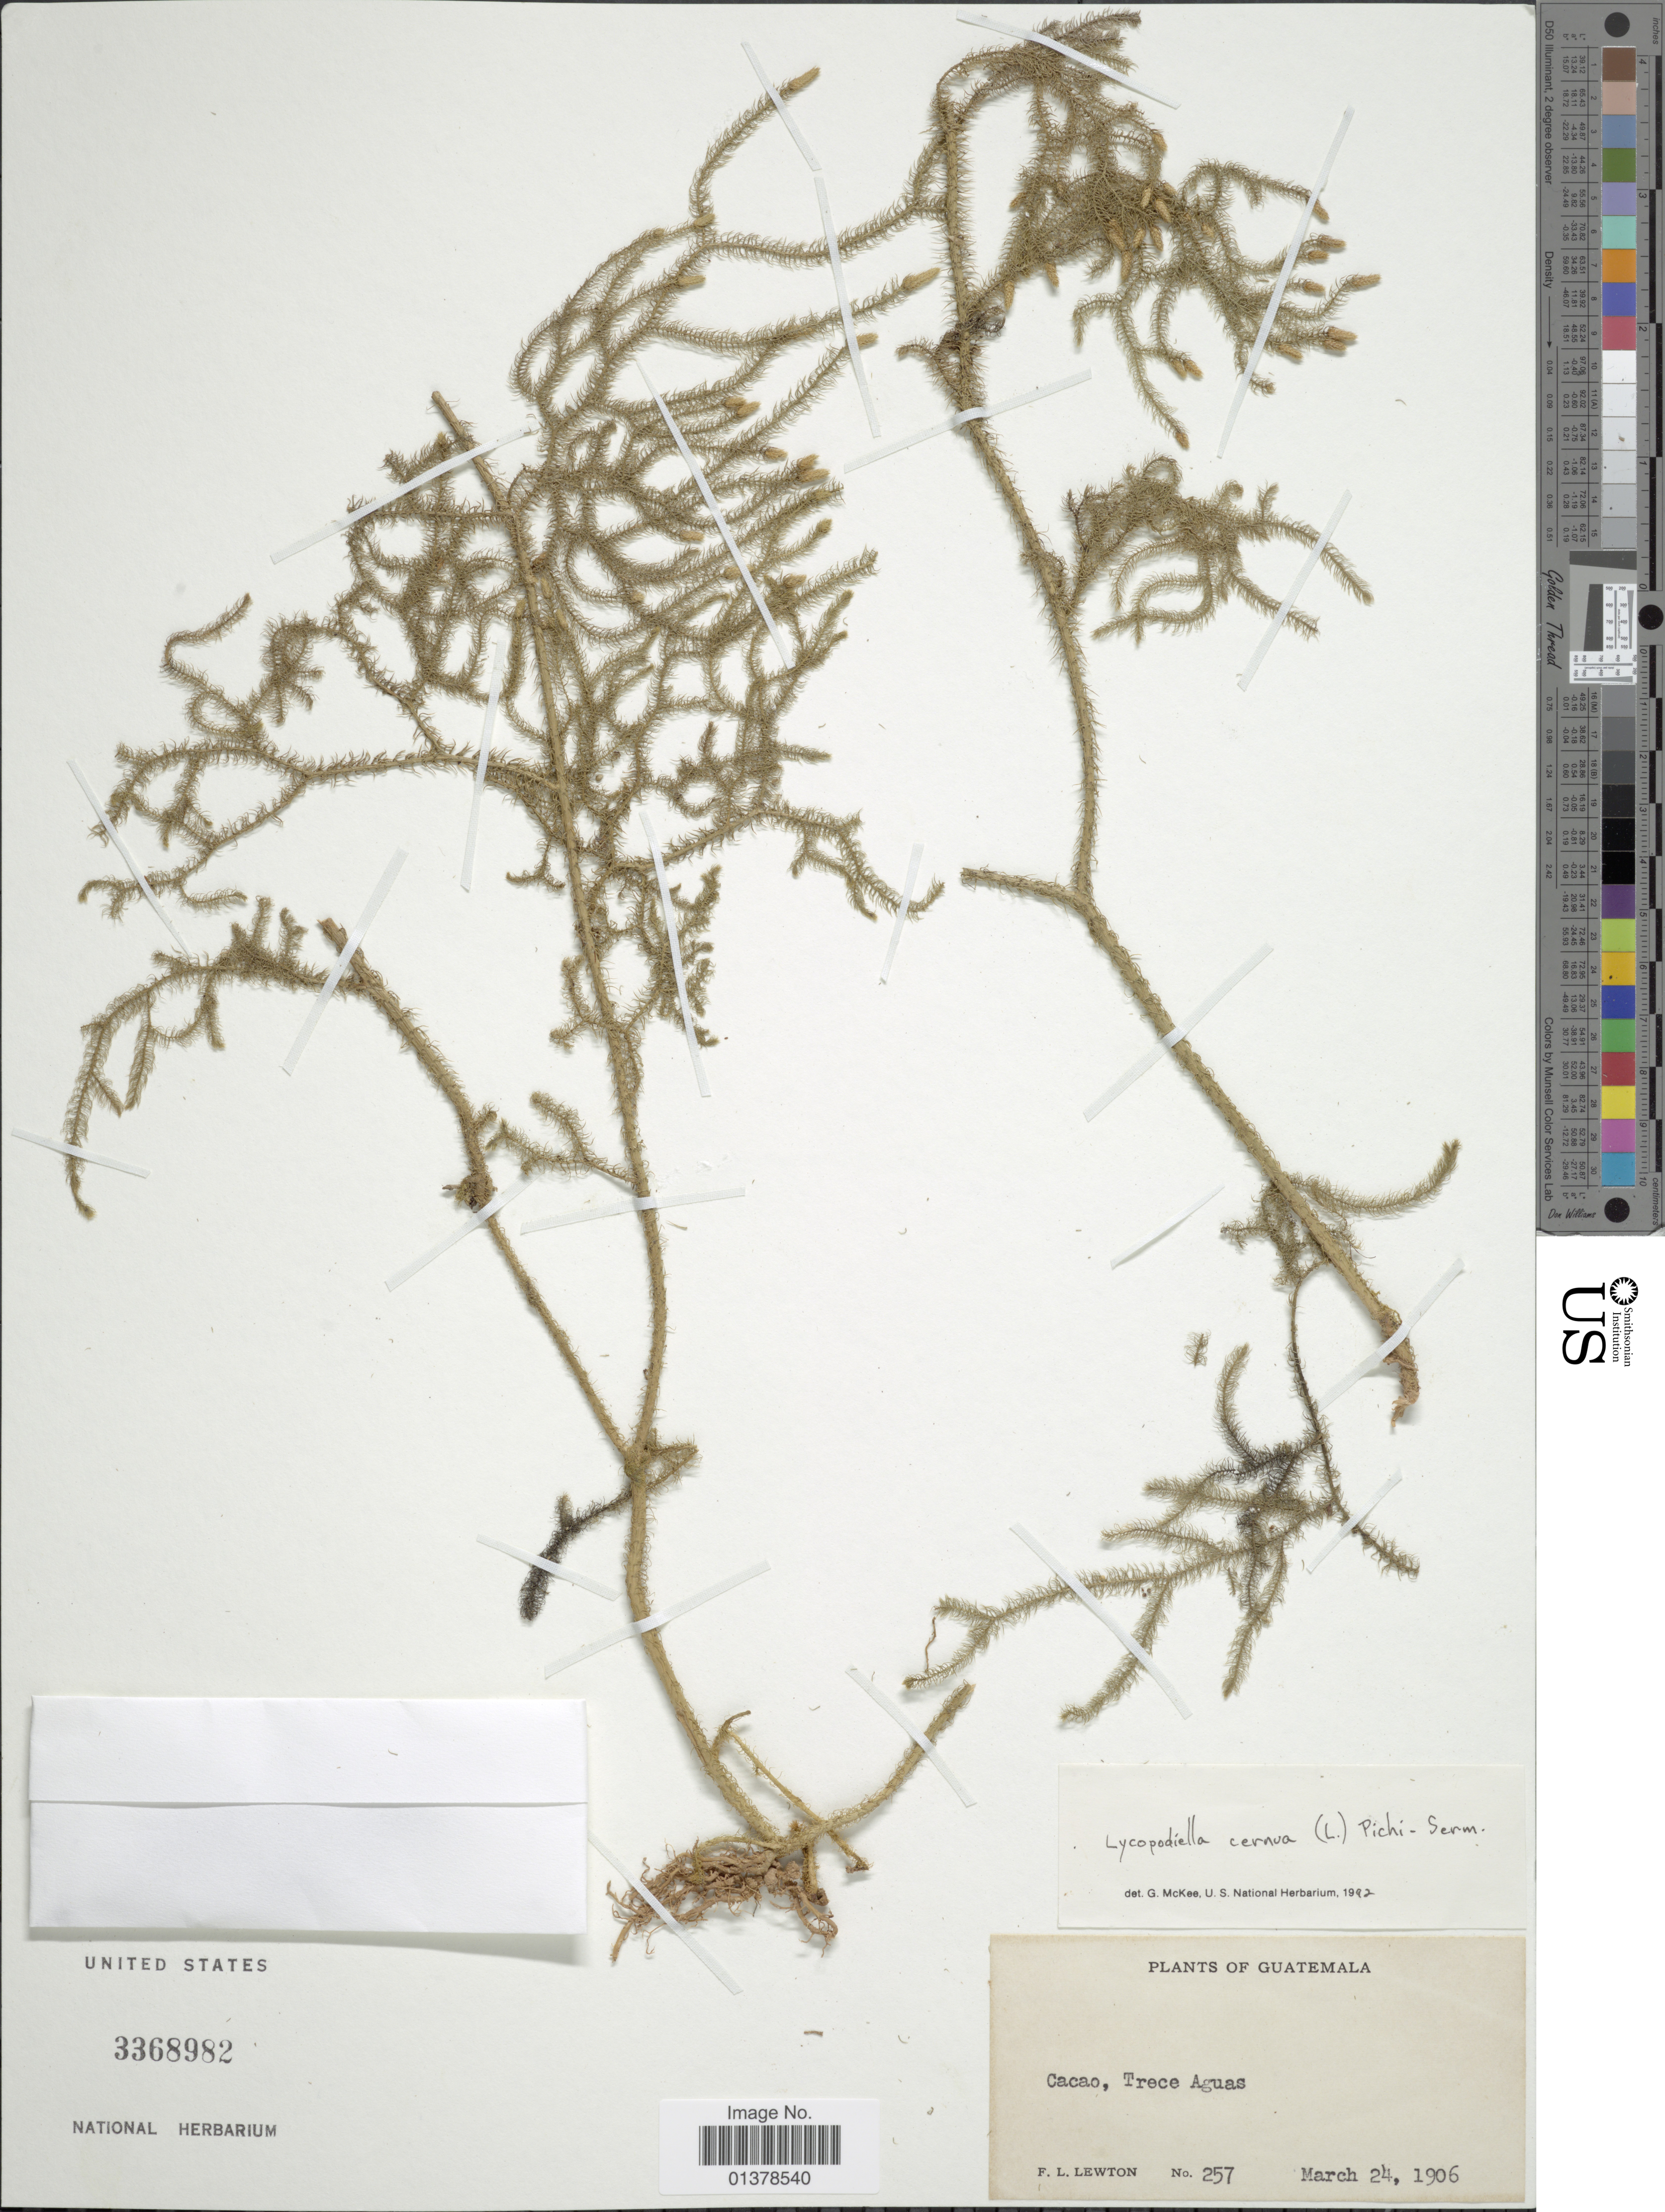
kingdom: Plantae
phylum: Tracheophyta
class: Lycopodiopsida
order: Lycopodiales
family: Lycopodiaceae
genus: Palhinhaea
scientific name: Palhinhaea cernua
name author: (L.) Vasc. & Franco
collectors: F. L. Lewton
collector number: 257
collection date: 1906-03-24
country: Guatemala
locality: Cacao, Trece Aguas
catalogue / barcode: US 3368982